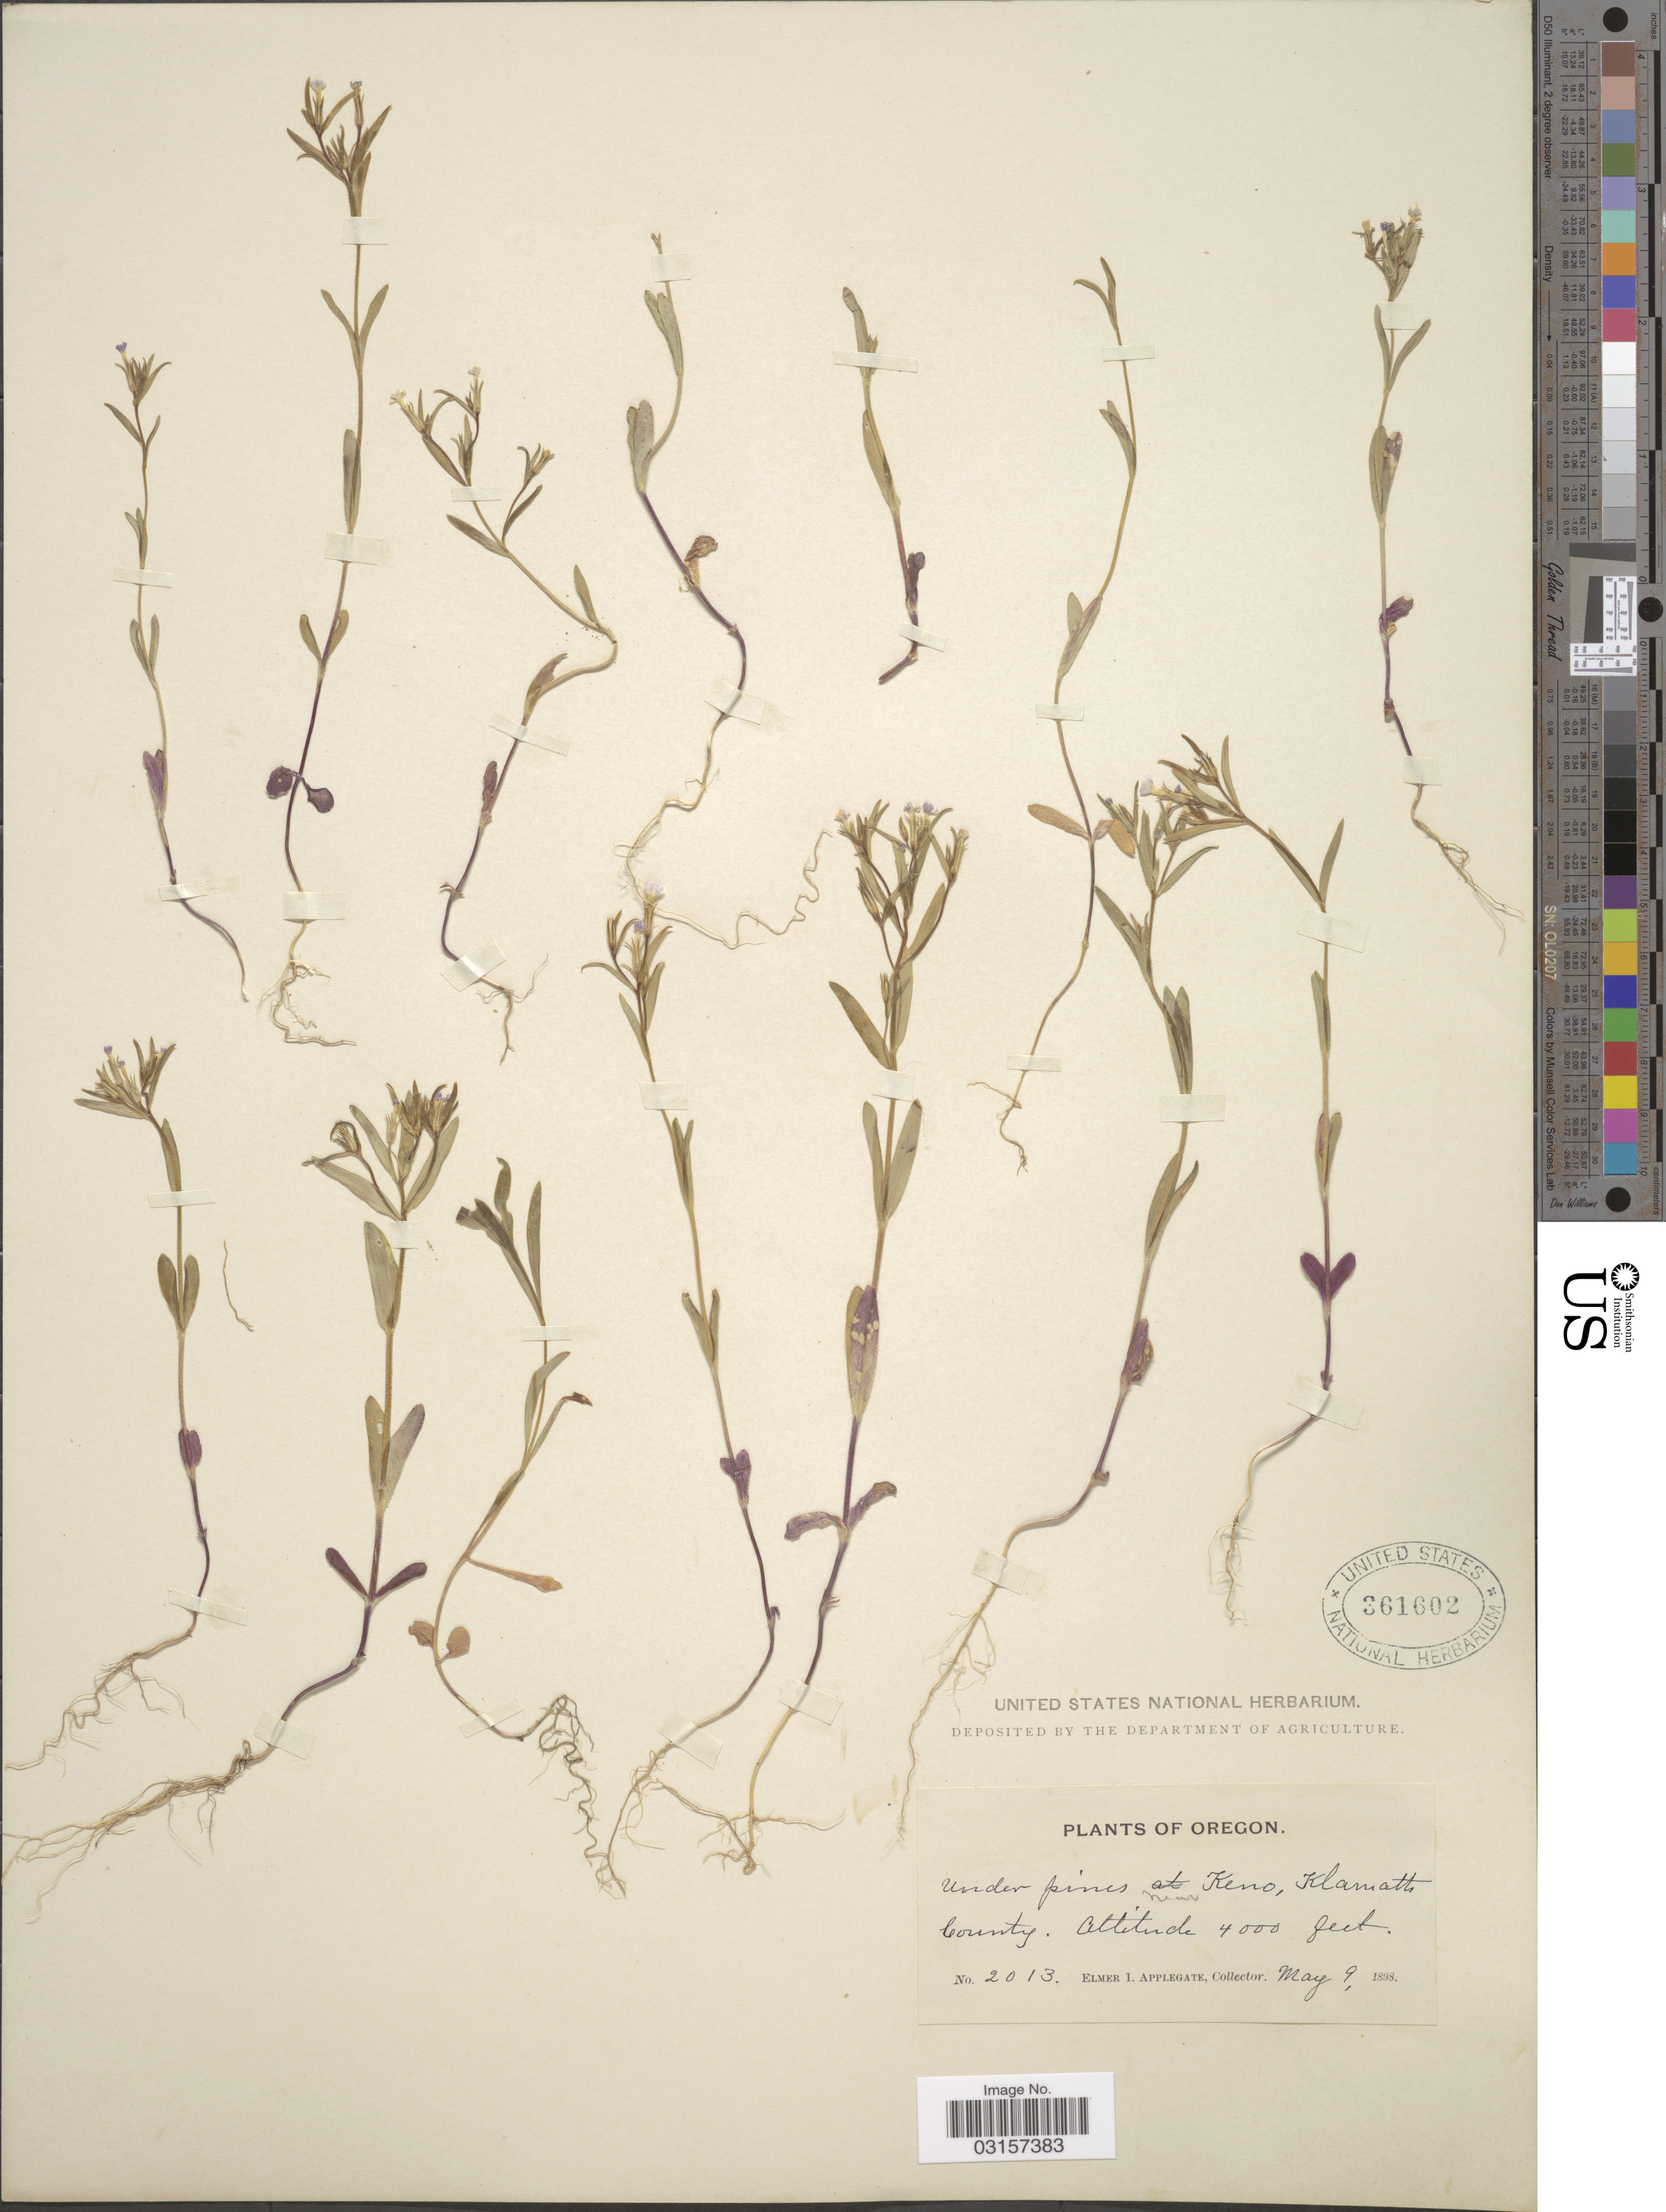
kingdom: Plantae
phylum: Tracheophyta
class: Magnoliopsida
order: Ericales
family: Polemoniaceae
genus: Microsteris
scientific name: Microsteris gracilis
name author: (Hook.) Greene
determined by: (US) Smithsonian Institution - National Museum of Natural History - Department of Botany (UNITED STATES)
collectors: E. I. Applegate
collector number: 2013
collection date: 1898-05-09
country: United States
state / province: Oregon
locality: Under pines near Keno, Klamath County.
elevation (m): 1219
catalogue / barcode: US 361602